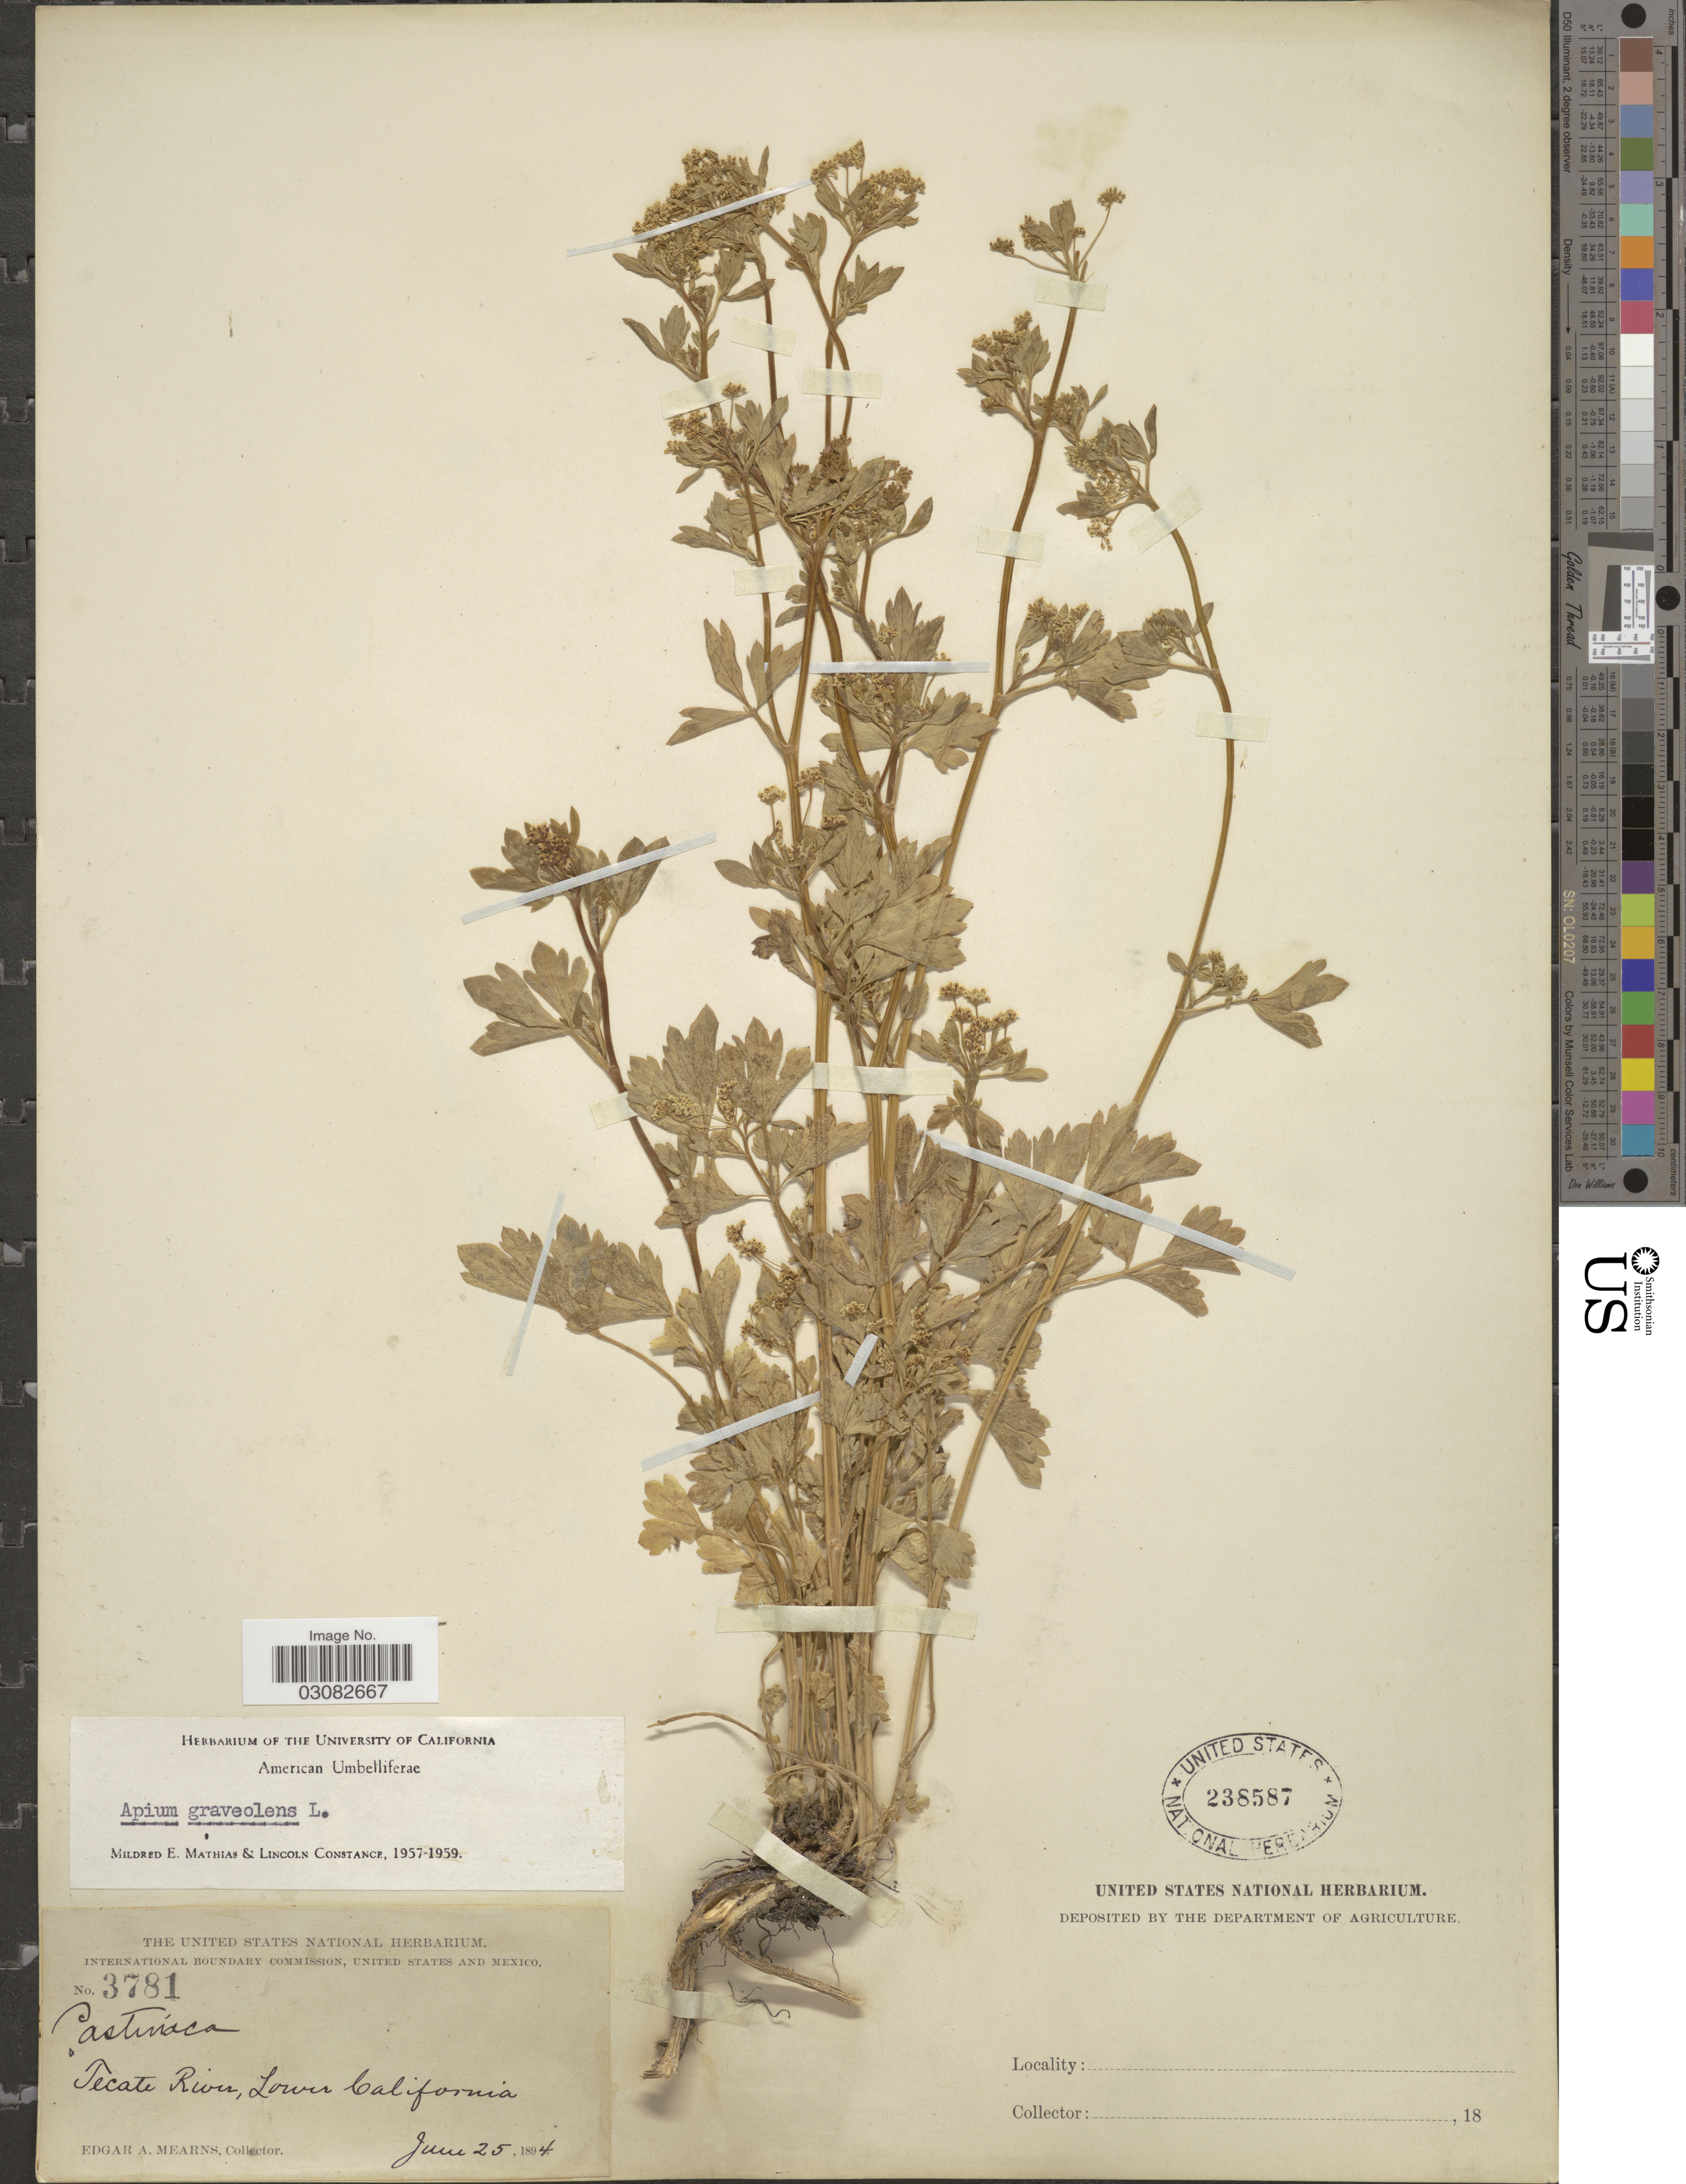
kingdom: Plantae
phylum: Tracheophyta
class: Magnoliopsida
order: Apiales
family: Apiaceae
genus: Apium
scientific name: Apium graveolens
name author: L.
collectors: E. A. Mearns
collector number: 3781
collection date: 1894-06-25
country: Mexico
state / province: Baja California Norte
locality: Tecate River, Lower California.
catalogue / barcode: US 238587